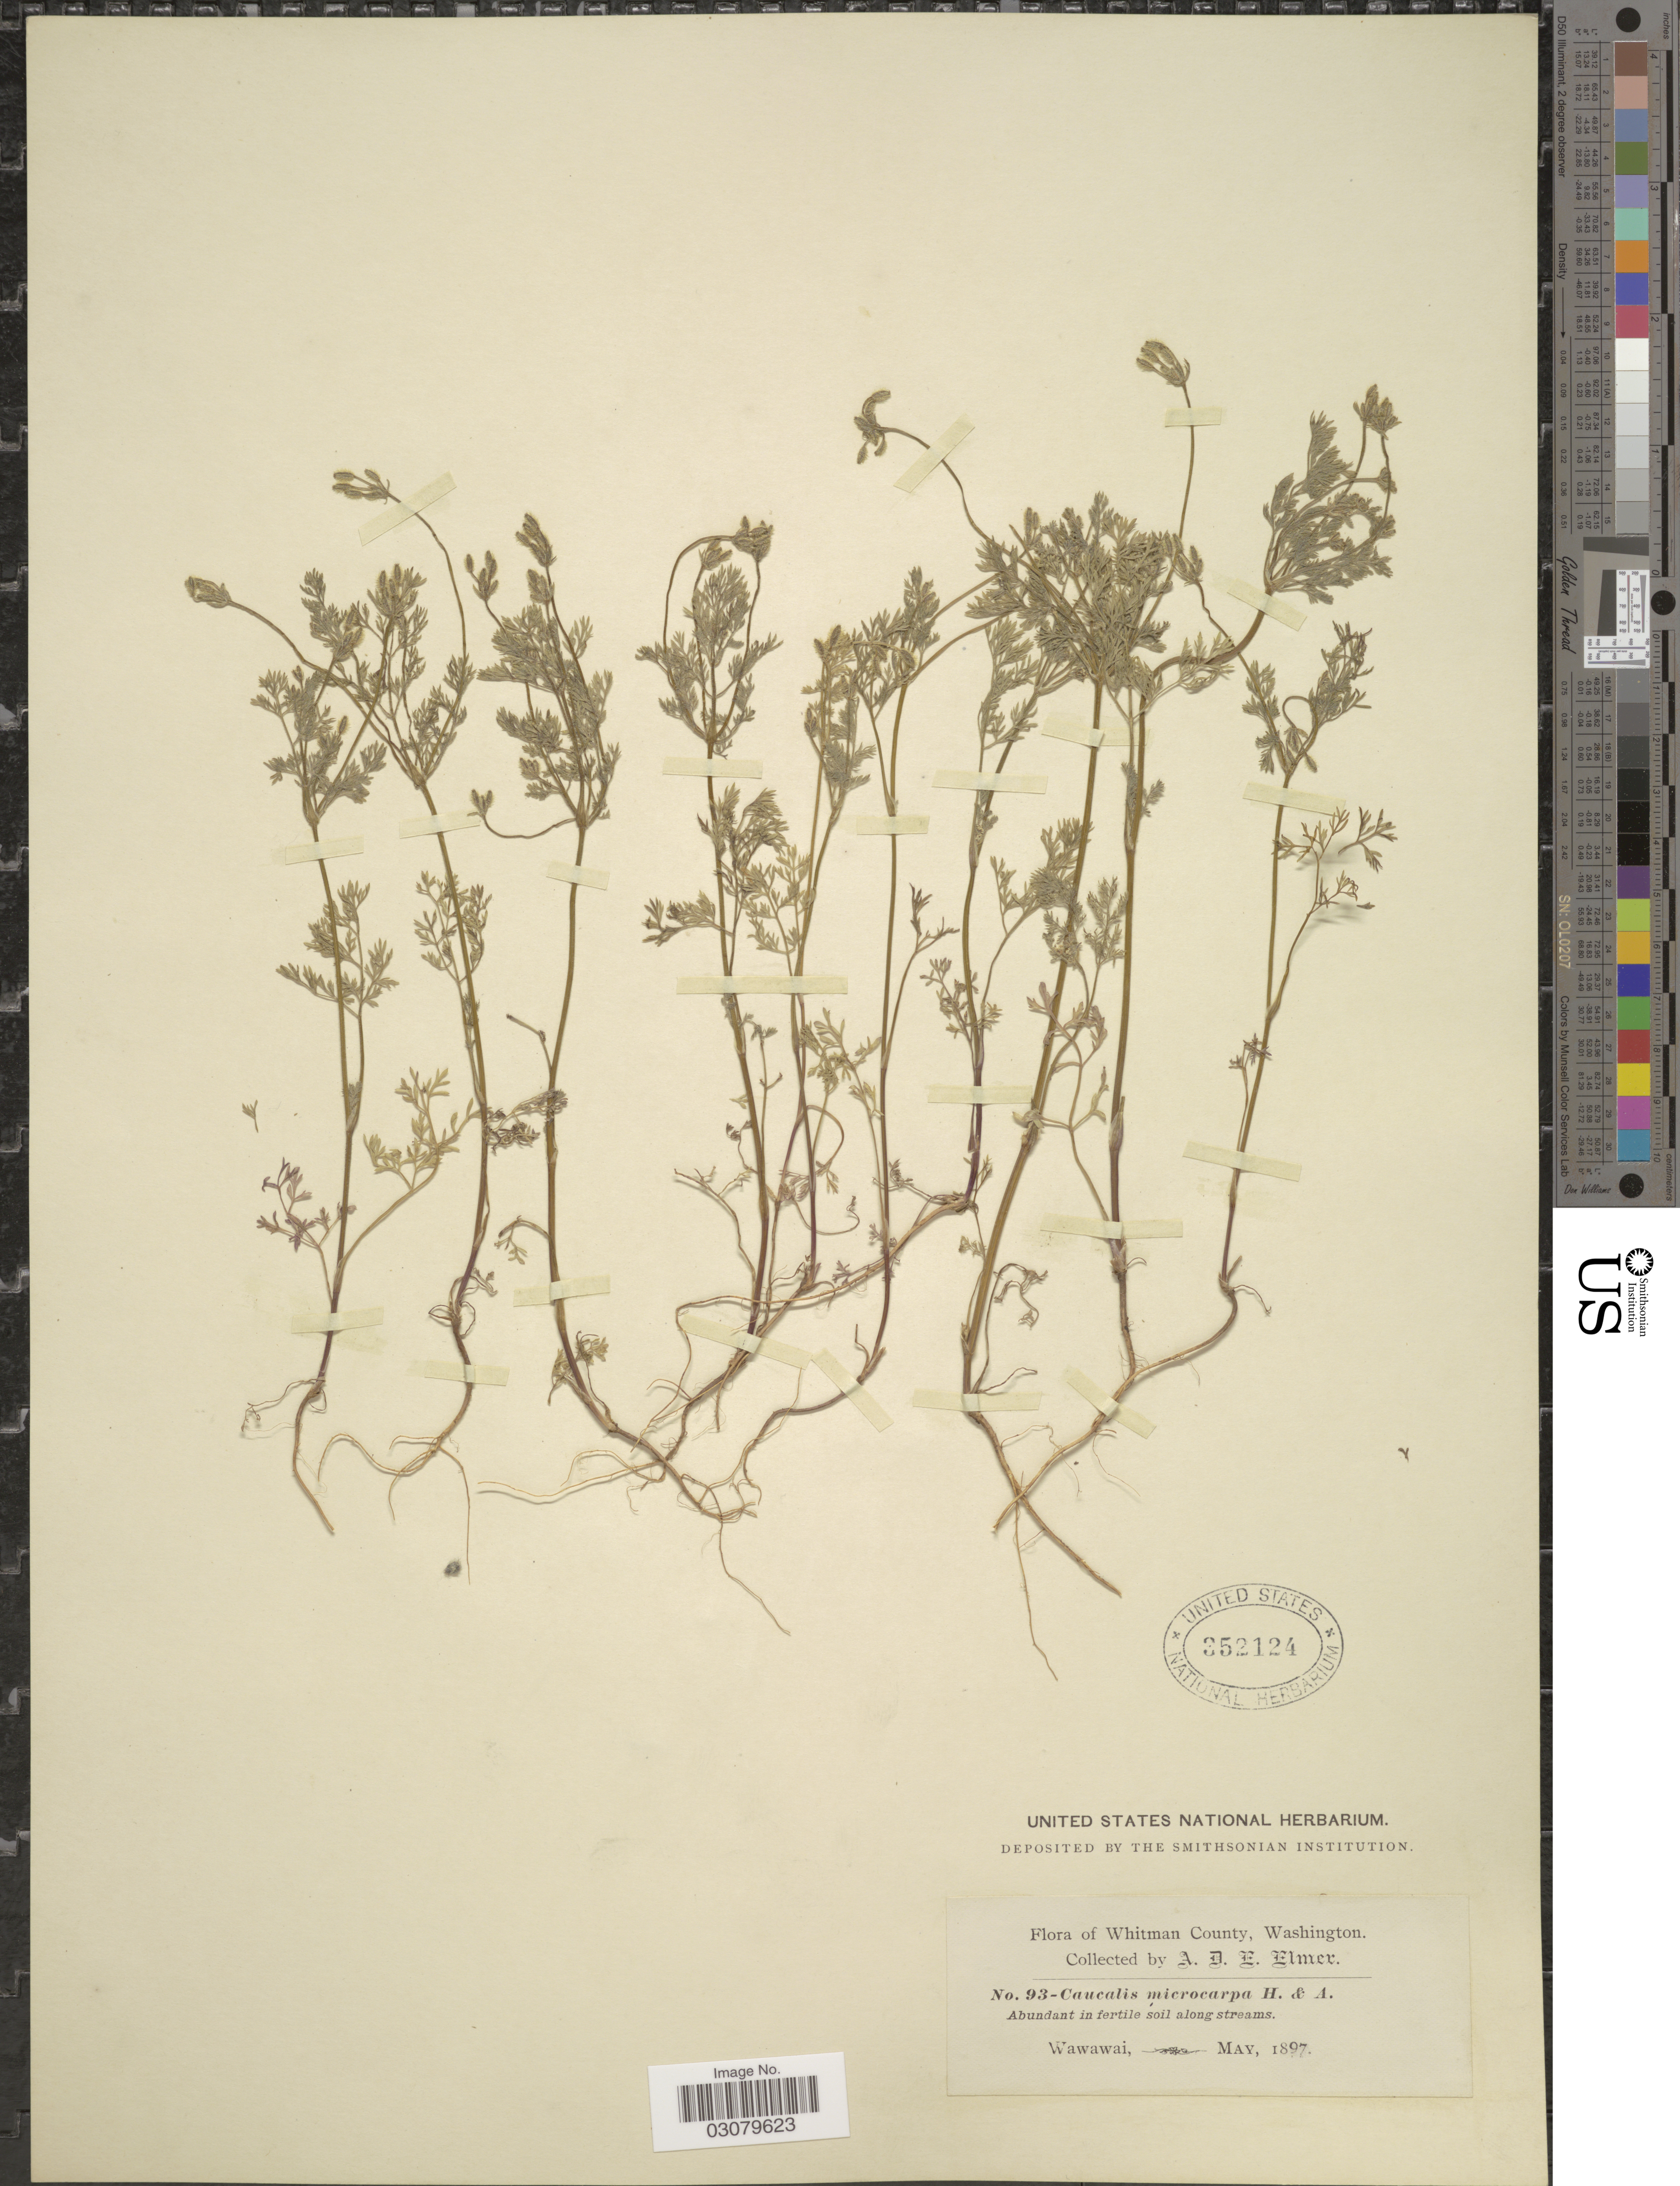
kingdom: Plantae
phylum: Tracheophyta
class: Magnoliopsida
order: Apiales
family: Apiaceae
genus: Caucalis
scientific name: Caucalis microcarpa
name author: Hook. & Arn.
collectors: A. D. E. Elmer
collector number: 93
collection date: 1897-05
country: United States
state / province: Washington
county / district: Whitman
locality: Whitman County. Wawawai.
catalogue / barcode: US 352124